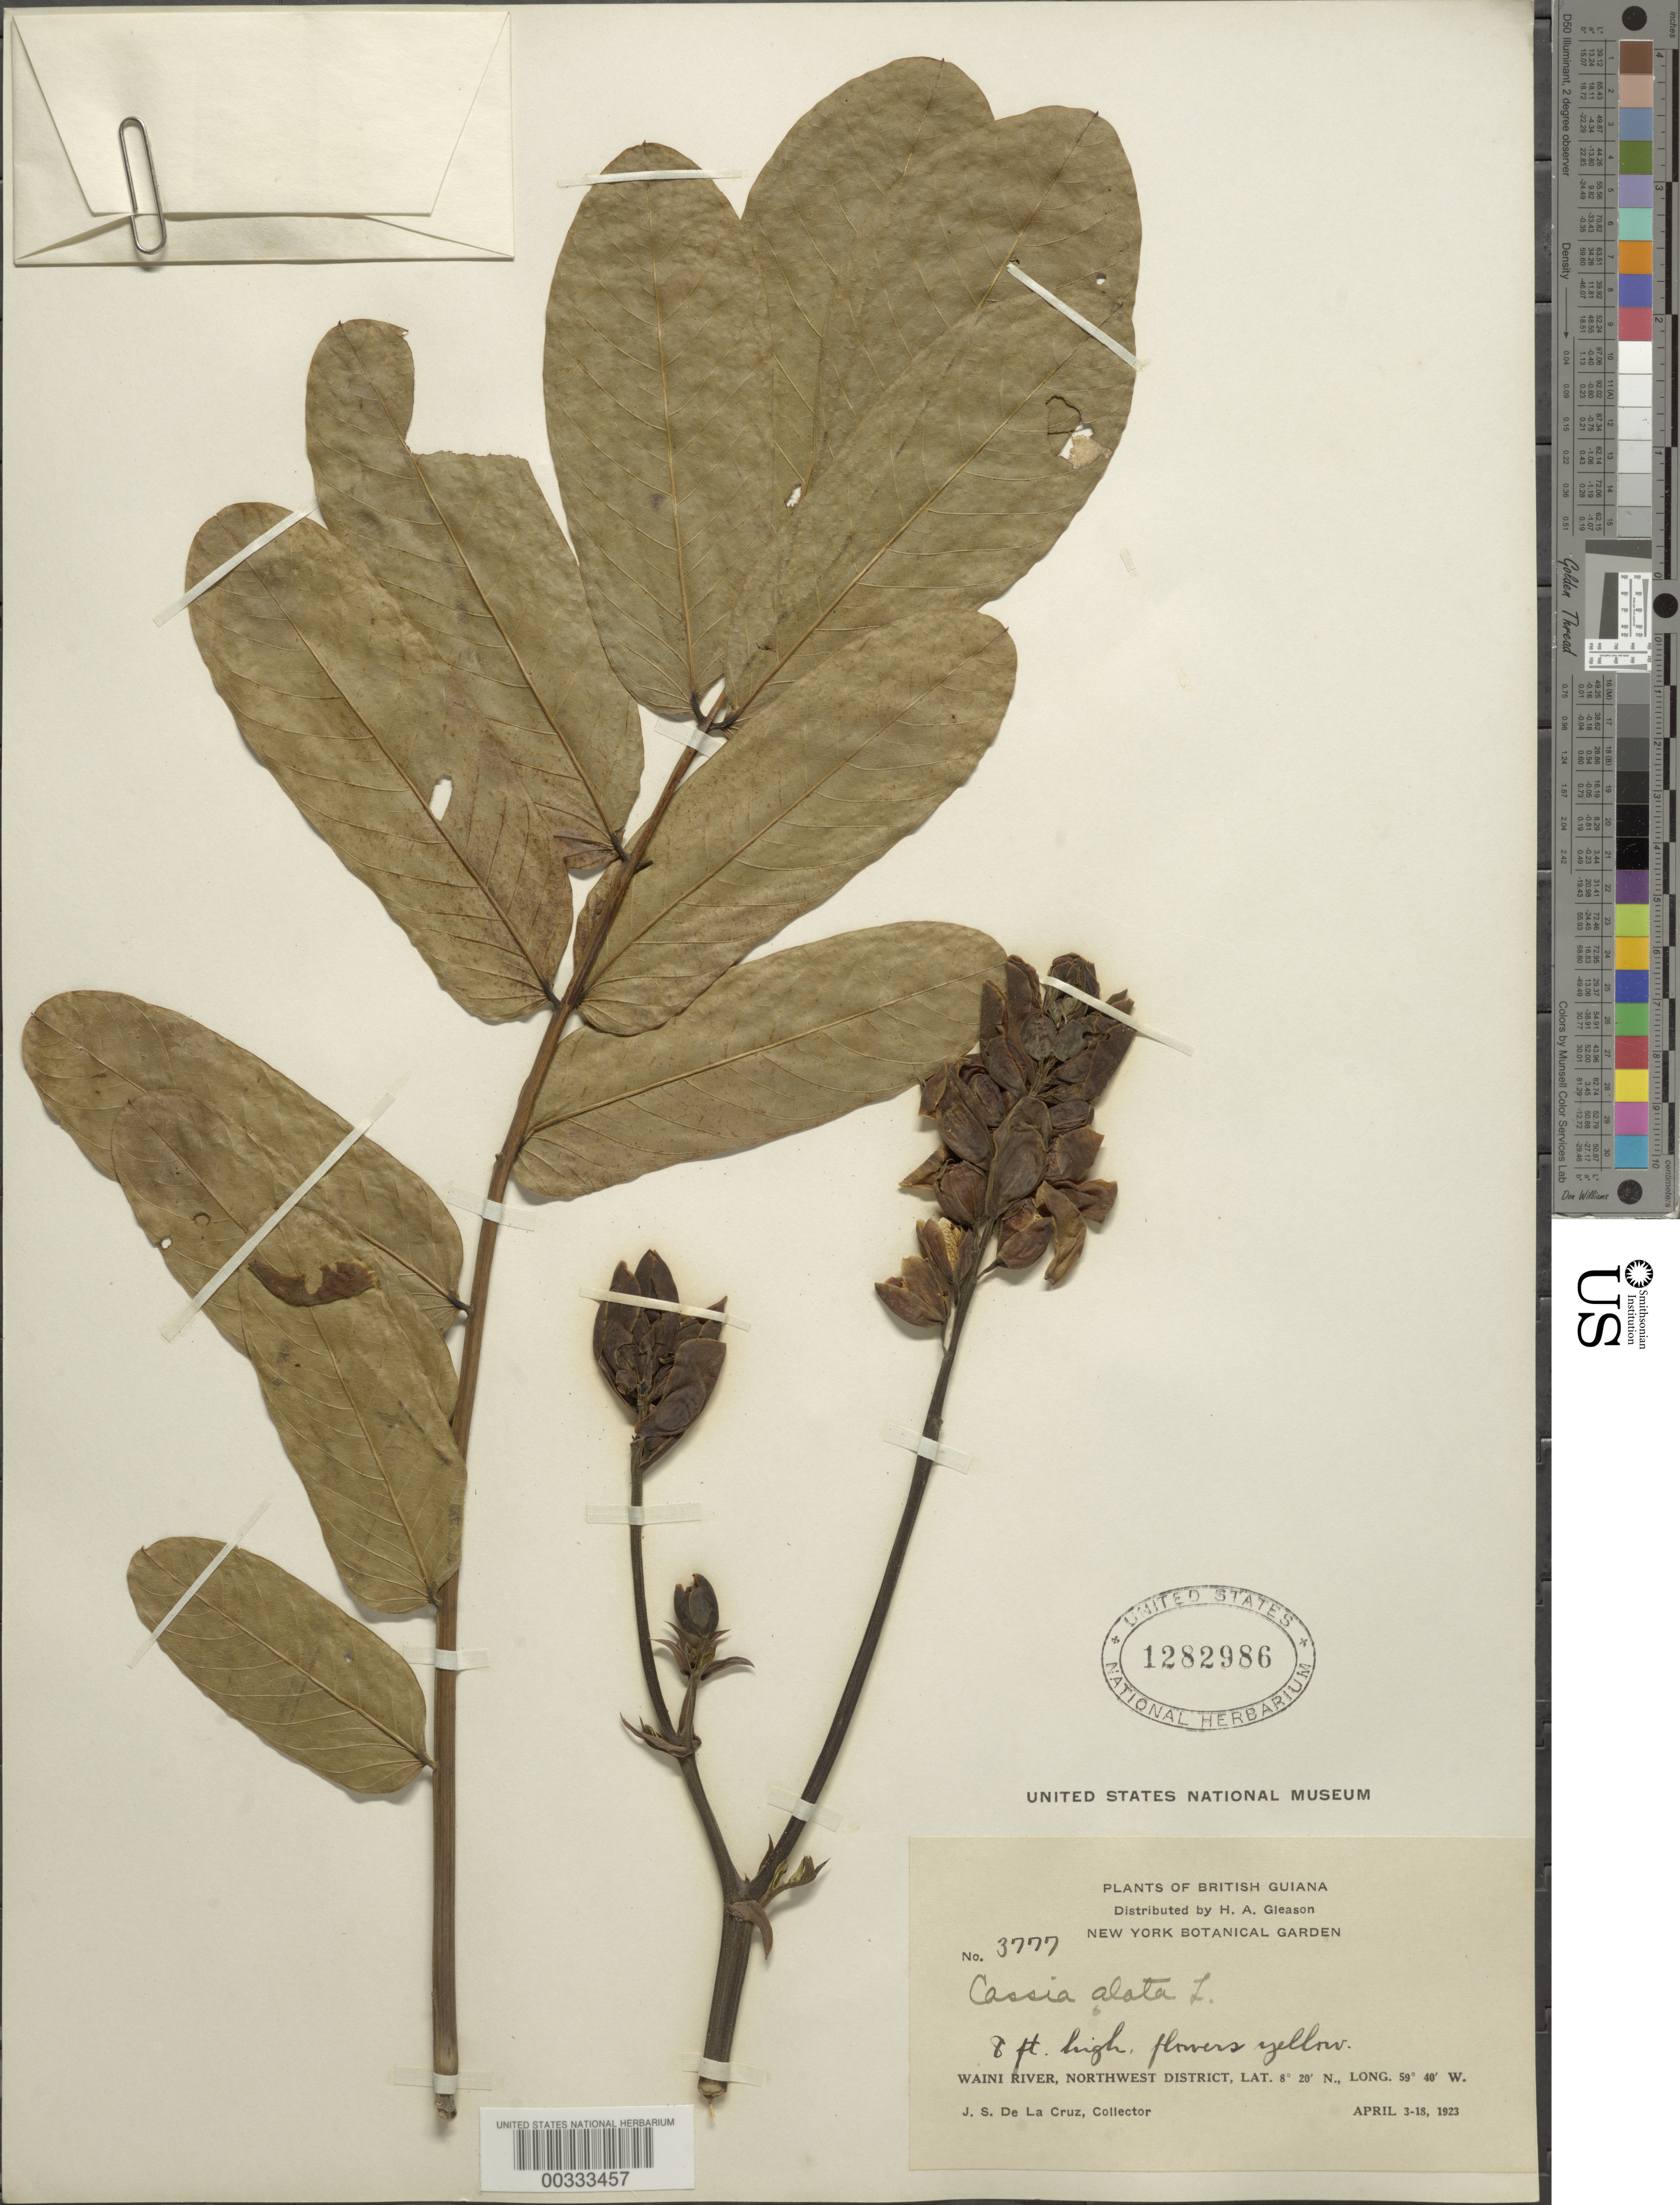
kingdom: Plantae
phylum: Tracheophyta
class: Magnoliopsida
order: Fabales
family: Fabaceae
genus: Senna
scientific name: Senna alata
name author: (L.) Roxb.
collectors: J. S. de la Cruz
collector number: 3777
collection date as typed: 03 Apr 1923 to 18 Apr 1923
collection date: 1923-04-03/1923-04-18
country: Guyana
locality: Waini river, northwest dist.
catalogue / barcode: US 1282986